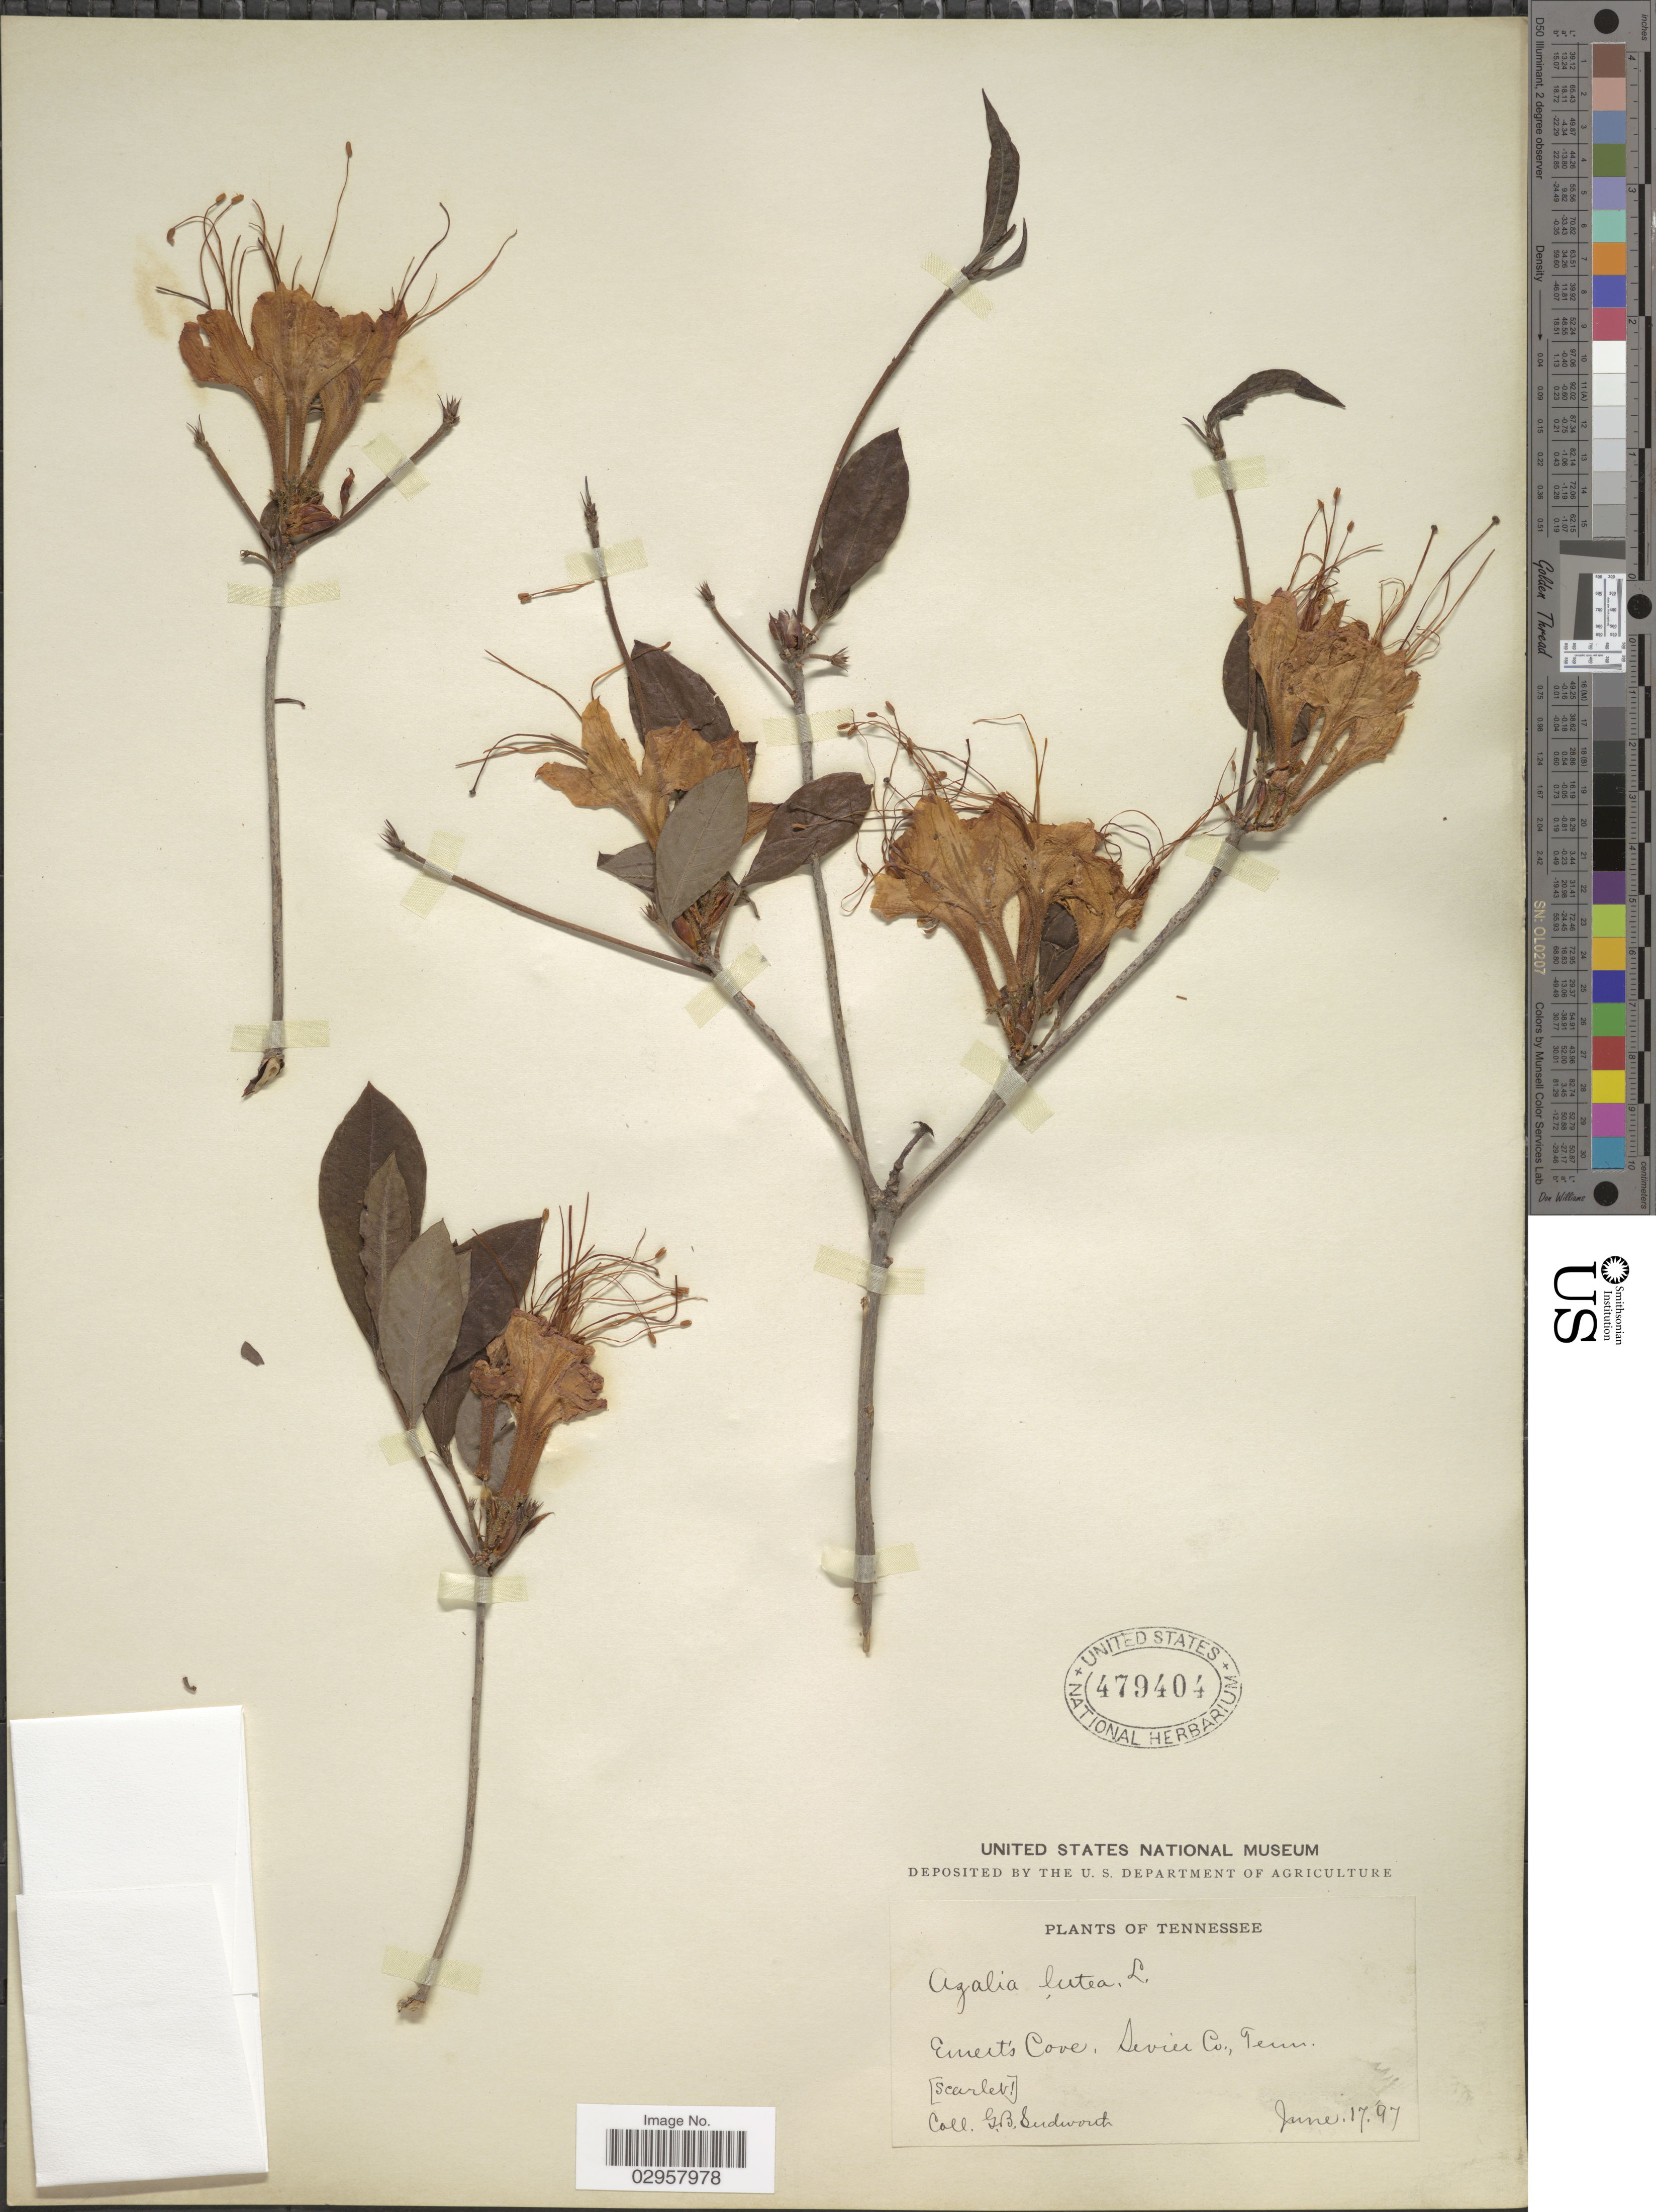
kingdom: Plantae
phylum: Tracheophyta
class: Magnoliopsida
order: Ericales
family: Ericaceae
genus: Rhododendron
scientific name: Rhododendron calendulaceum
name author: (Michx.) Torr.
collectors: G. B. Sudworth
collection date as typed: Transcribed d/m/y: 17/6/97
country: United States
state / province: Tennessee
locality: Emert's Cove, Sevier Co.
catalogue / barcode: US 479404